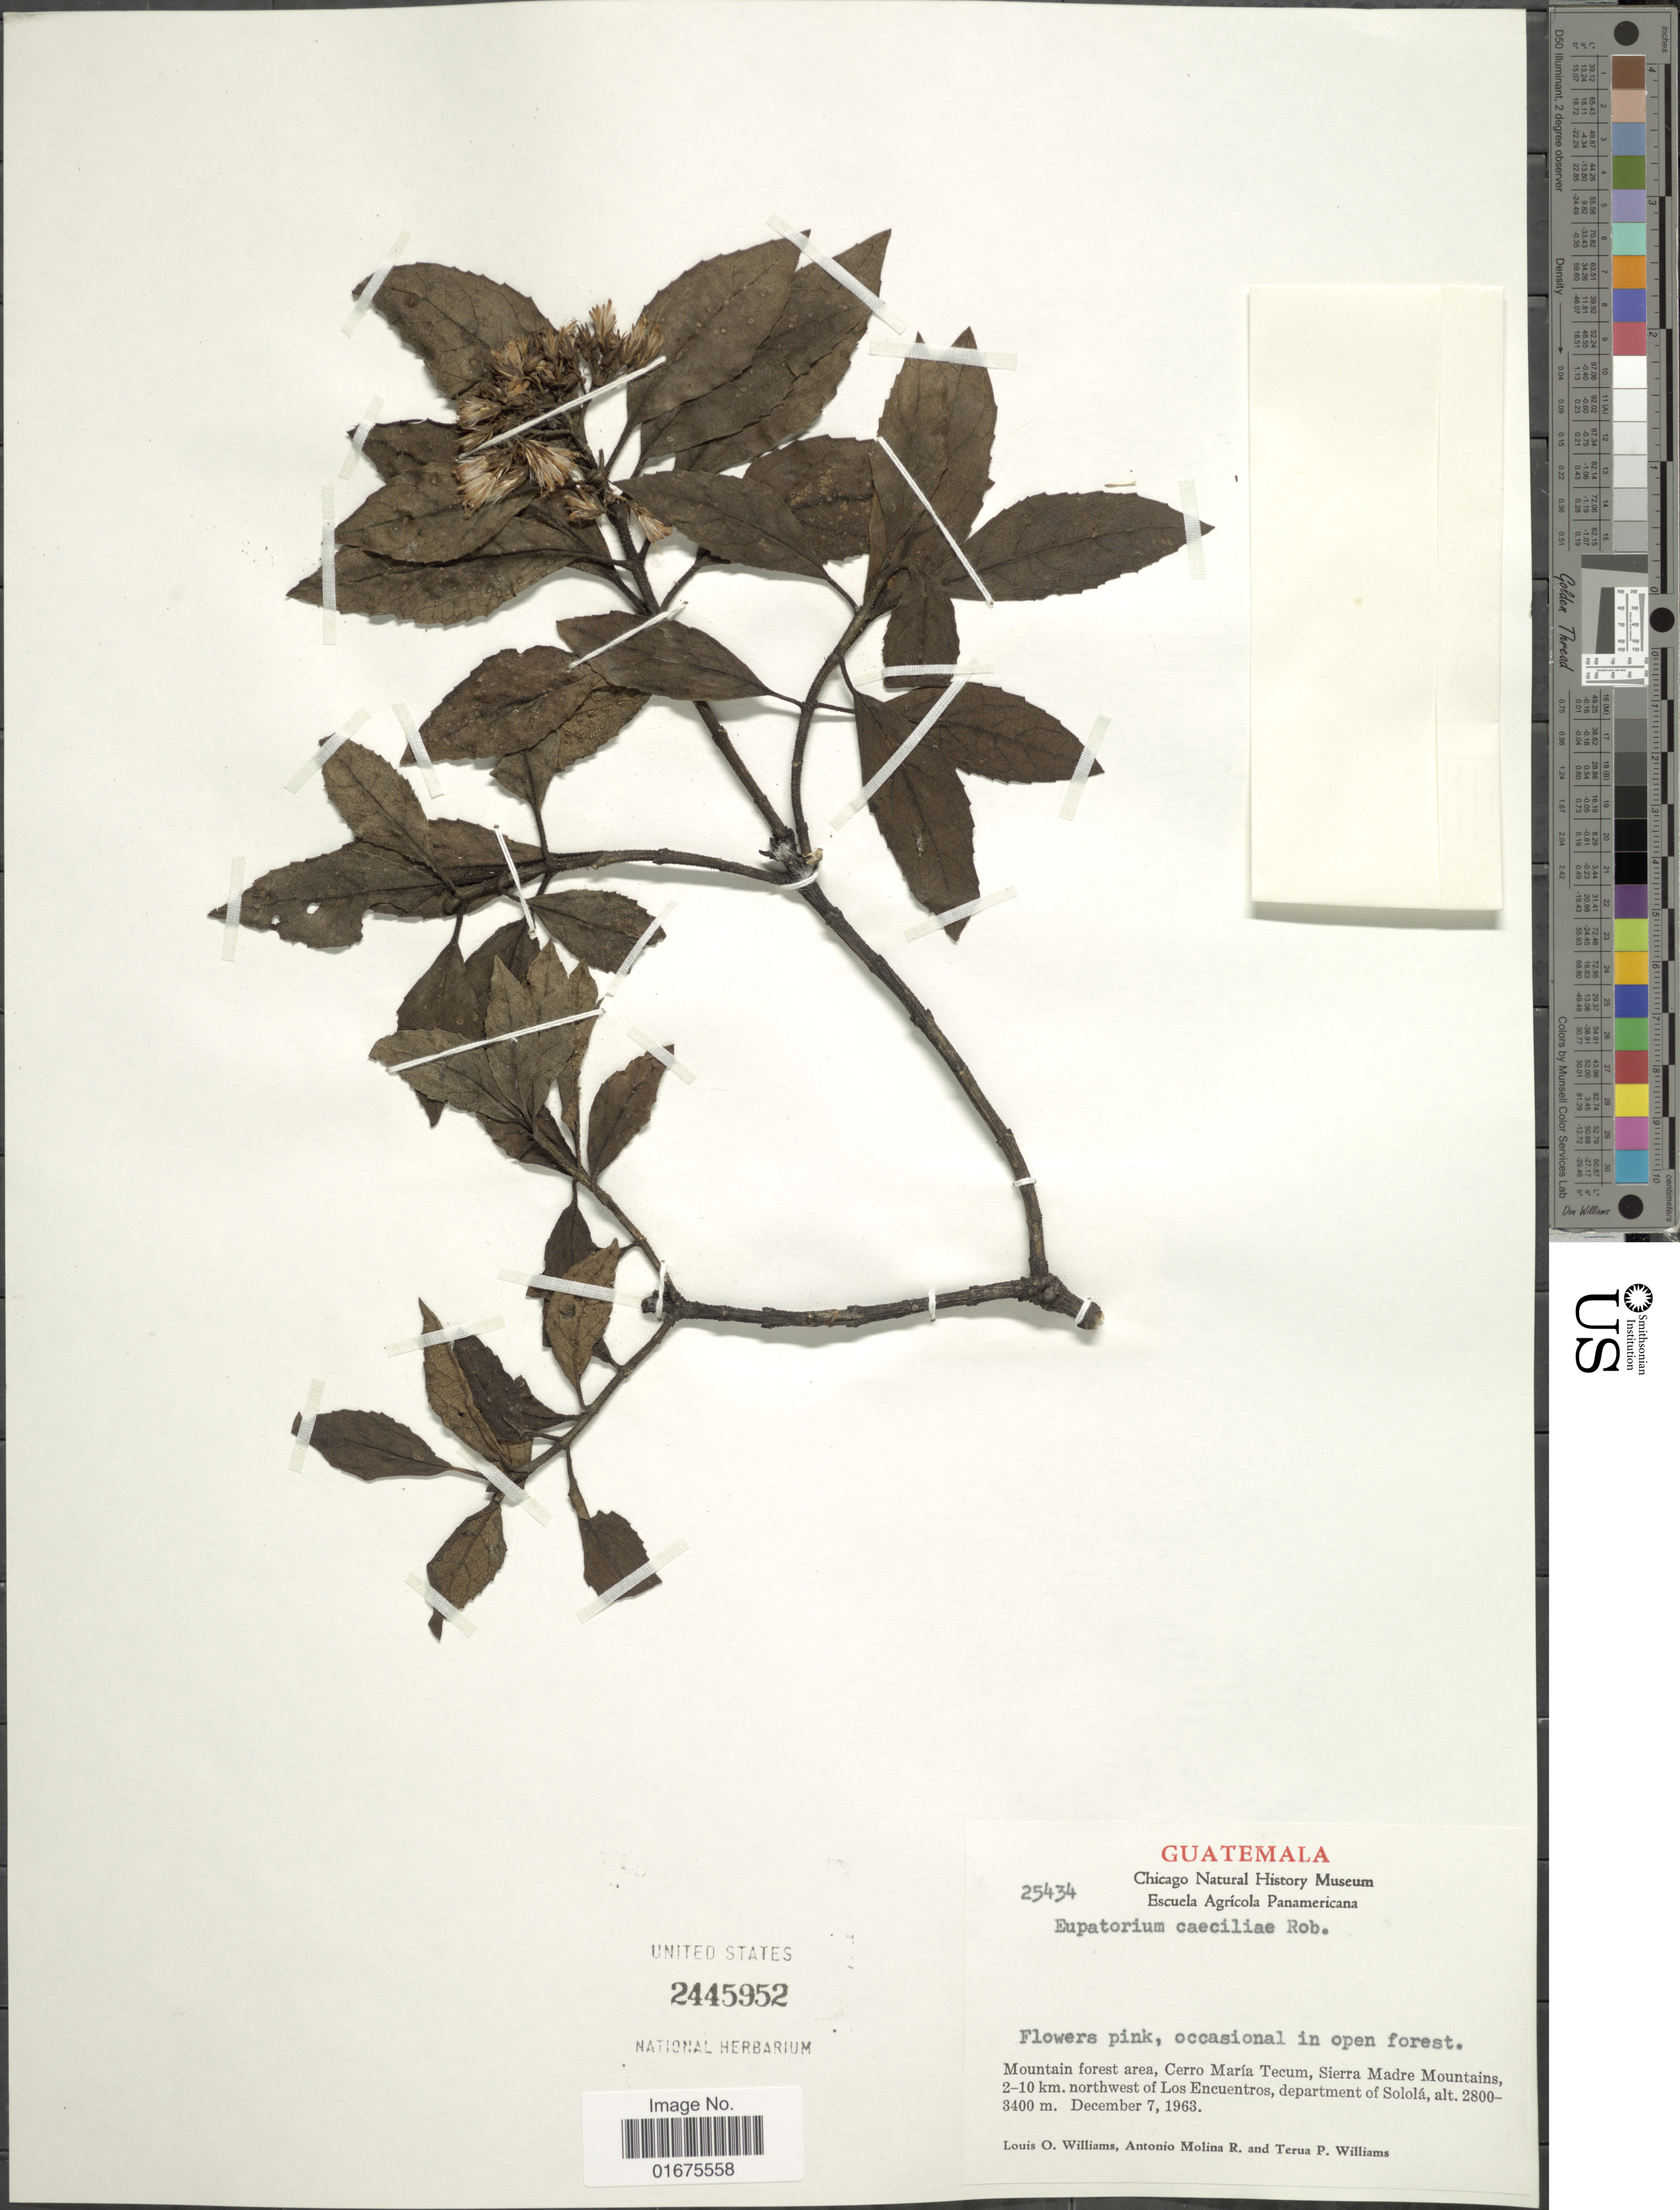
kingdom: Plantae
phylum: Tracheophyta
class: Magnoliopsida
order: Asterales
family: Asteraceae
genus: Ageratina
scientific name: Ageratina caeciliae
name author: (B.L. Rob.) R.M. King & H. Rob.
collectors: L. O. Williams, A. Molina R. & T. P. Williams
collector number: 25434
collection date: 1963-12-07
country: Guatemala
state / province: Sololá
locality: Mountain forest area, Cerro Maria Tecum, Sierra Madre Mountains, 2-10 km. northwest of Los Encuentros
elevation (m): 2800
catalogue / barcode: US 2445952